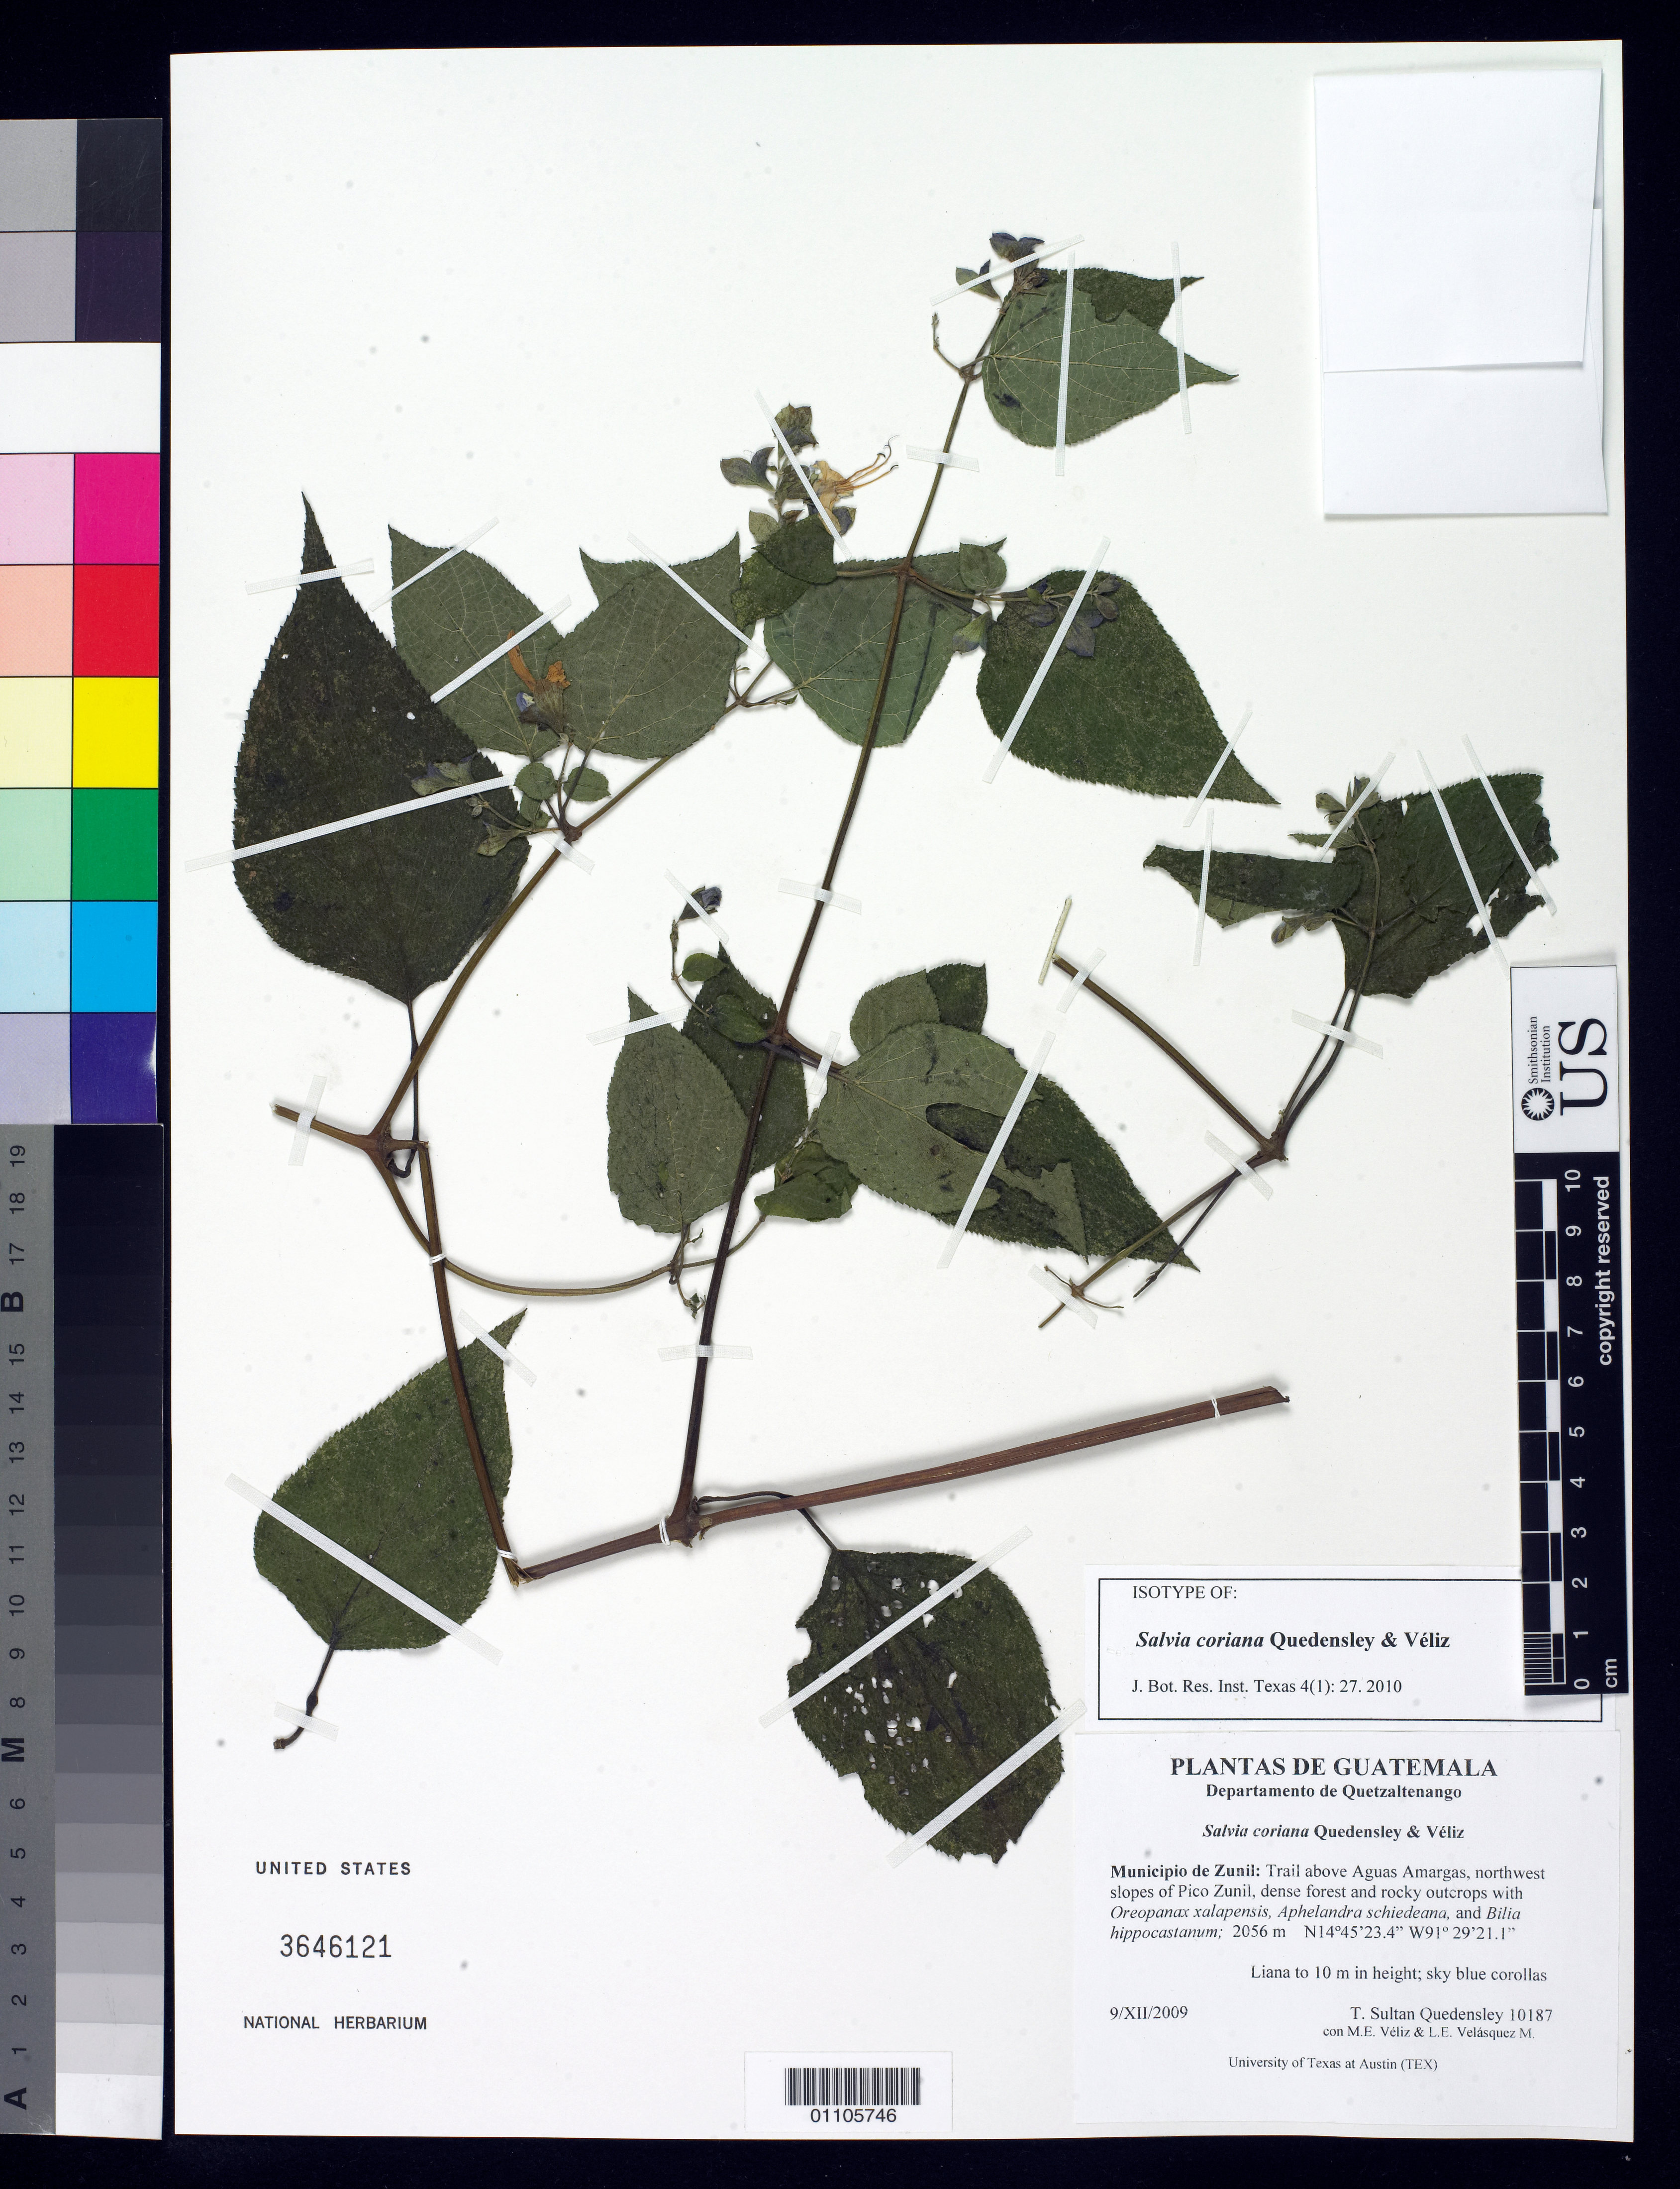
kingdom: Plantae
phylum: Tracheophyta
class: Magnoliopsida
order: Lamiales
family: Lamiaceae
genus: Salvia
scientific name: Salvia coriana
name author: Quedensley & Véliz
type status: Isotype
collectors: T. S. Quedensley, M. E. Véliz P. & L. E. Velásquez M.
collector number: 10187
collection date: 2009-12-09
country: Guatemala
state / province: Quetzaltenango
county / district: Zunil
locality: Departamento de Quetzaltenango, Municipio de Zunil: trail above Aguas Amargas, northwest slopes of Pico Zunil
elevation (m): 2056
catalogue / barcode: US 3646121